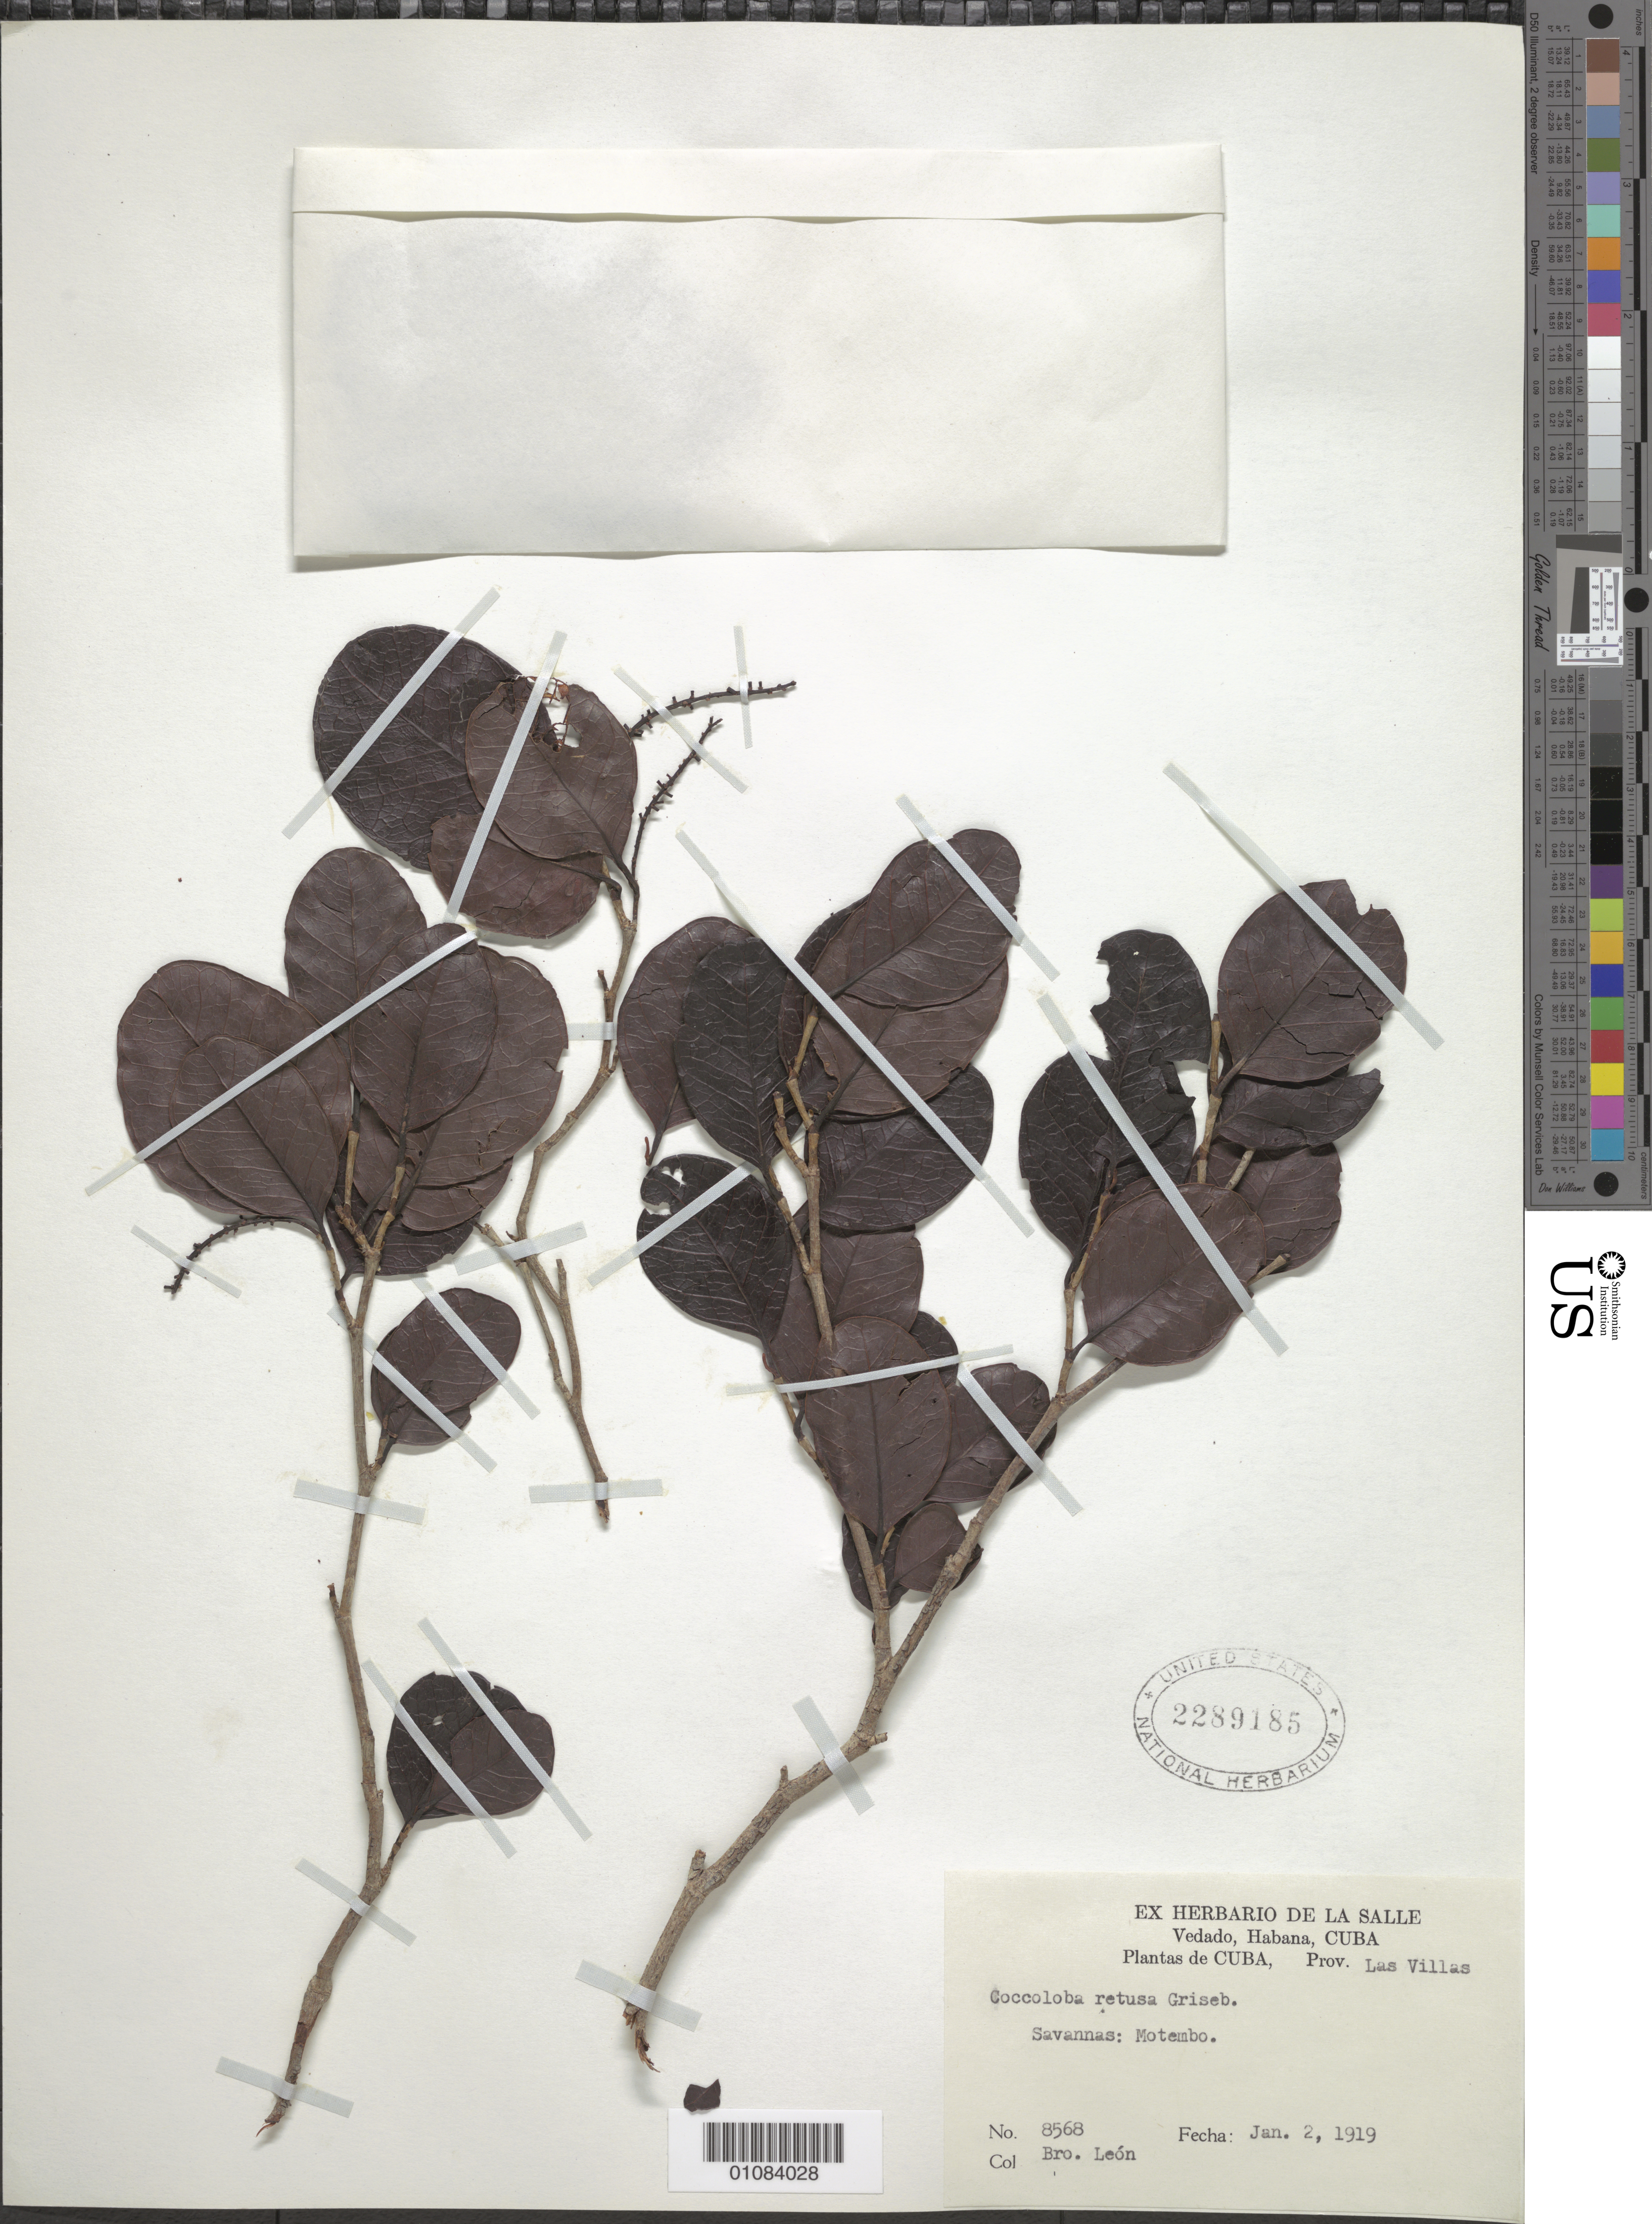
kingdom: Plantae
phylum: Tracheophyta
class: Magnoliopsida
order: Caryophyllales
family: Polygonaceae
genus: Coccoloba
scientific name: Coccoloba retusa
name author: Griseb.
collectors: Bro. León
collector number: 8568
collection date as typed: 02 Jan 1919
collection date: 1919-01-02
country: Cuba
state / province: Las Villas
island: Cuba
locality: Savannas: Motembo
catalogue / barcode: US 2289185